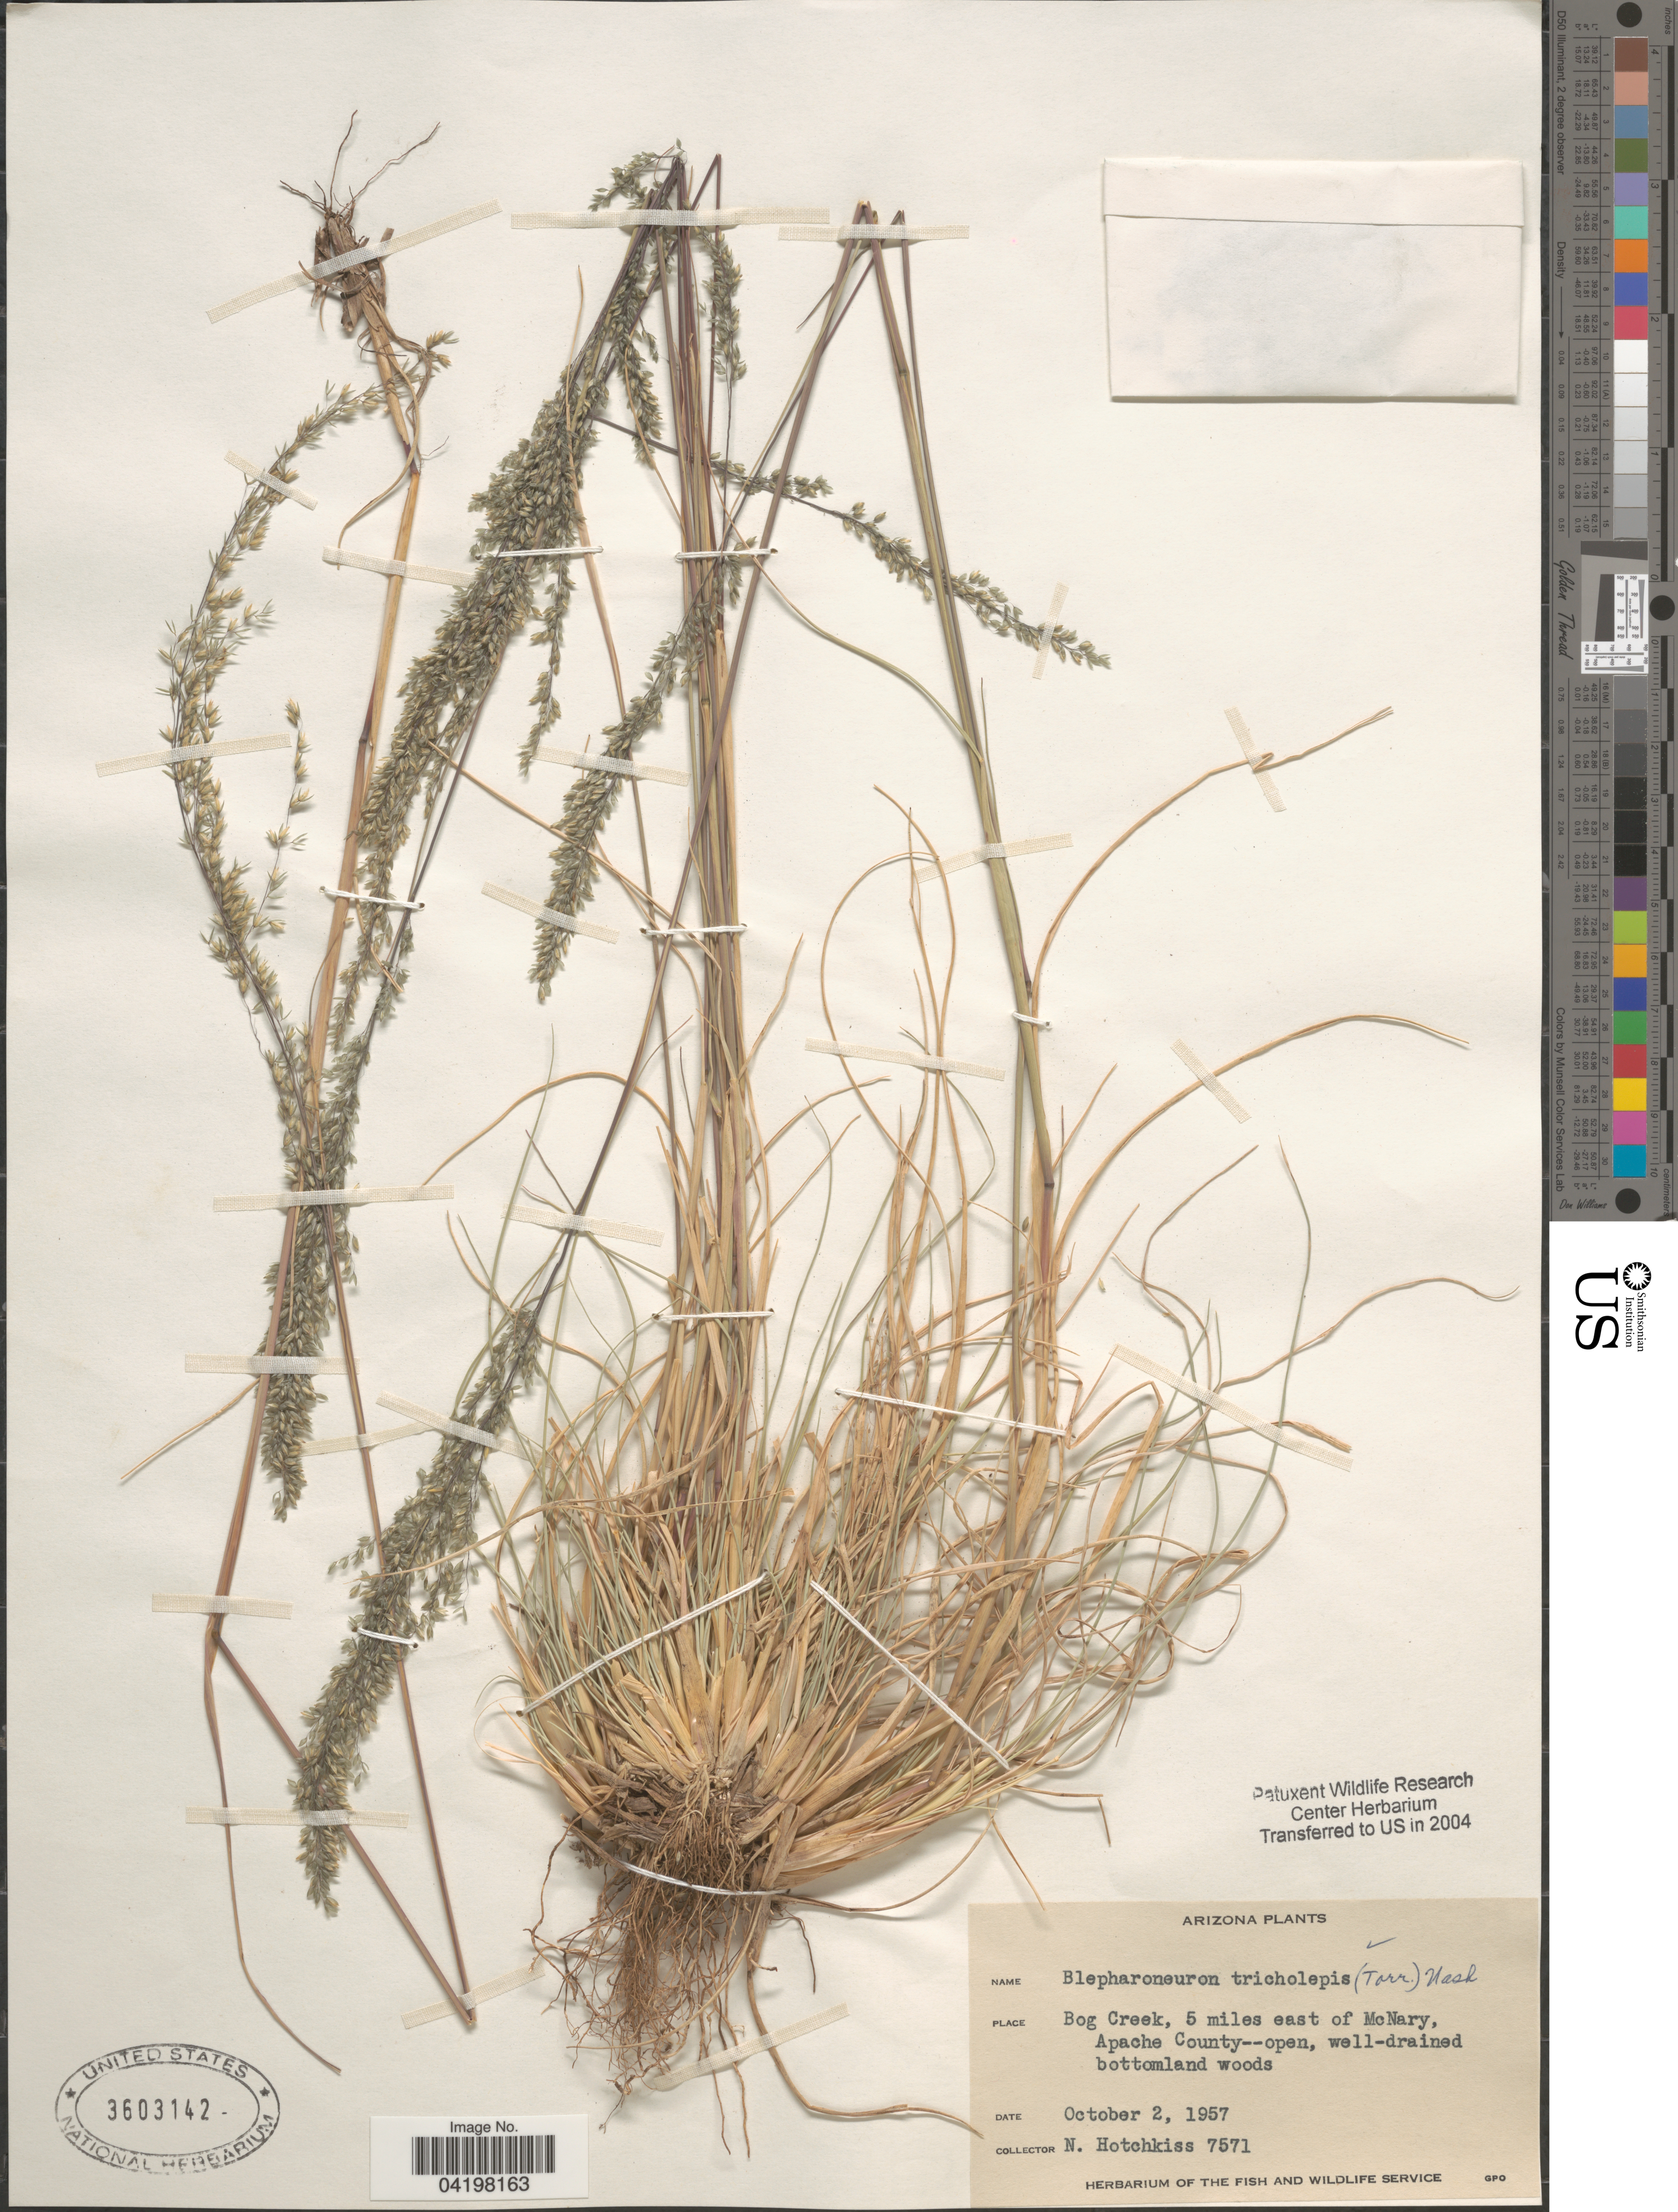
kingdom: Plantae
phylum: Tracheophyta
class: Liliopsida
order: Poales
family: Poaceae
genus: Muhlenbergia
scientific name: Muhlenbergia tricholepis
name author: (Torr.) Columbus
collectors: N. Hotchkiss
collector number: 7571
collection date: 1957-10-02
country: United States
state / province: Arizona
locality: Bog Creek, 5 miles east of McNary, Apache County.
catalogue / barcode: US 3603142